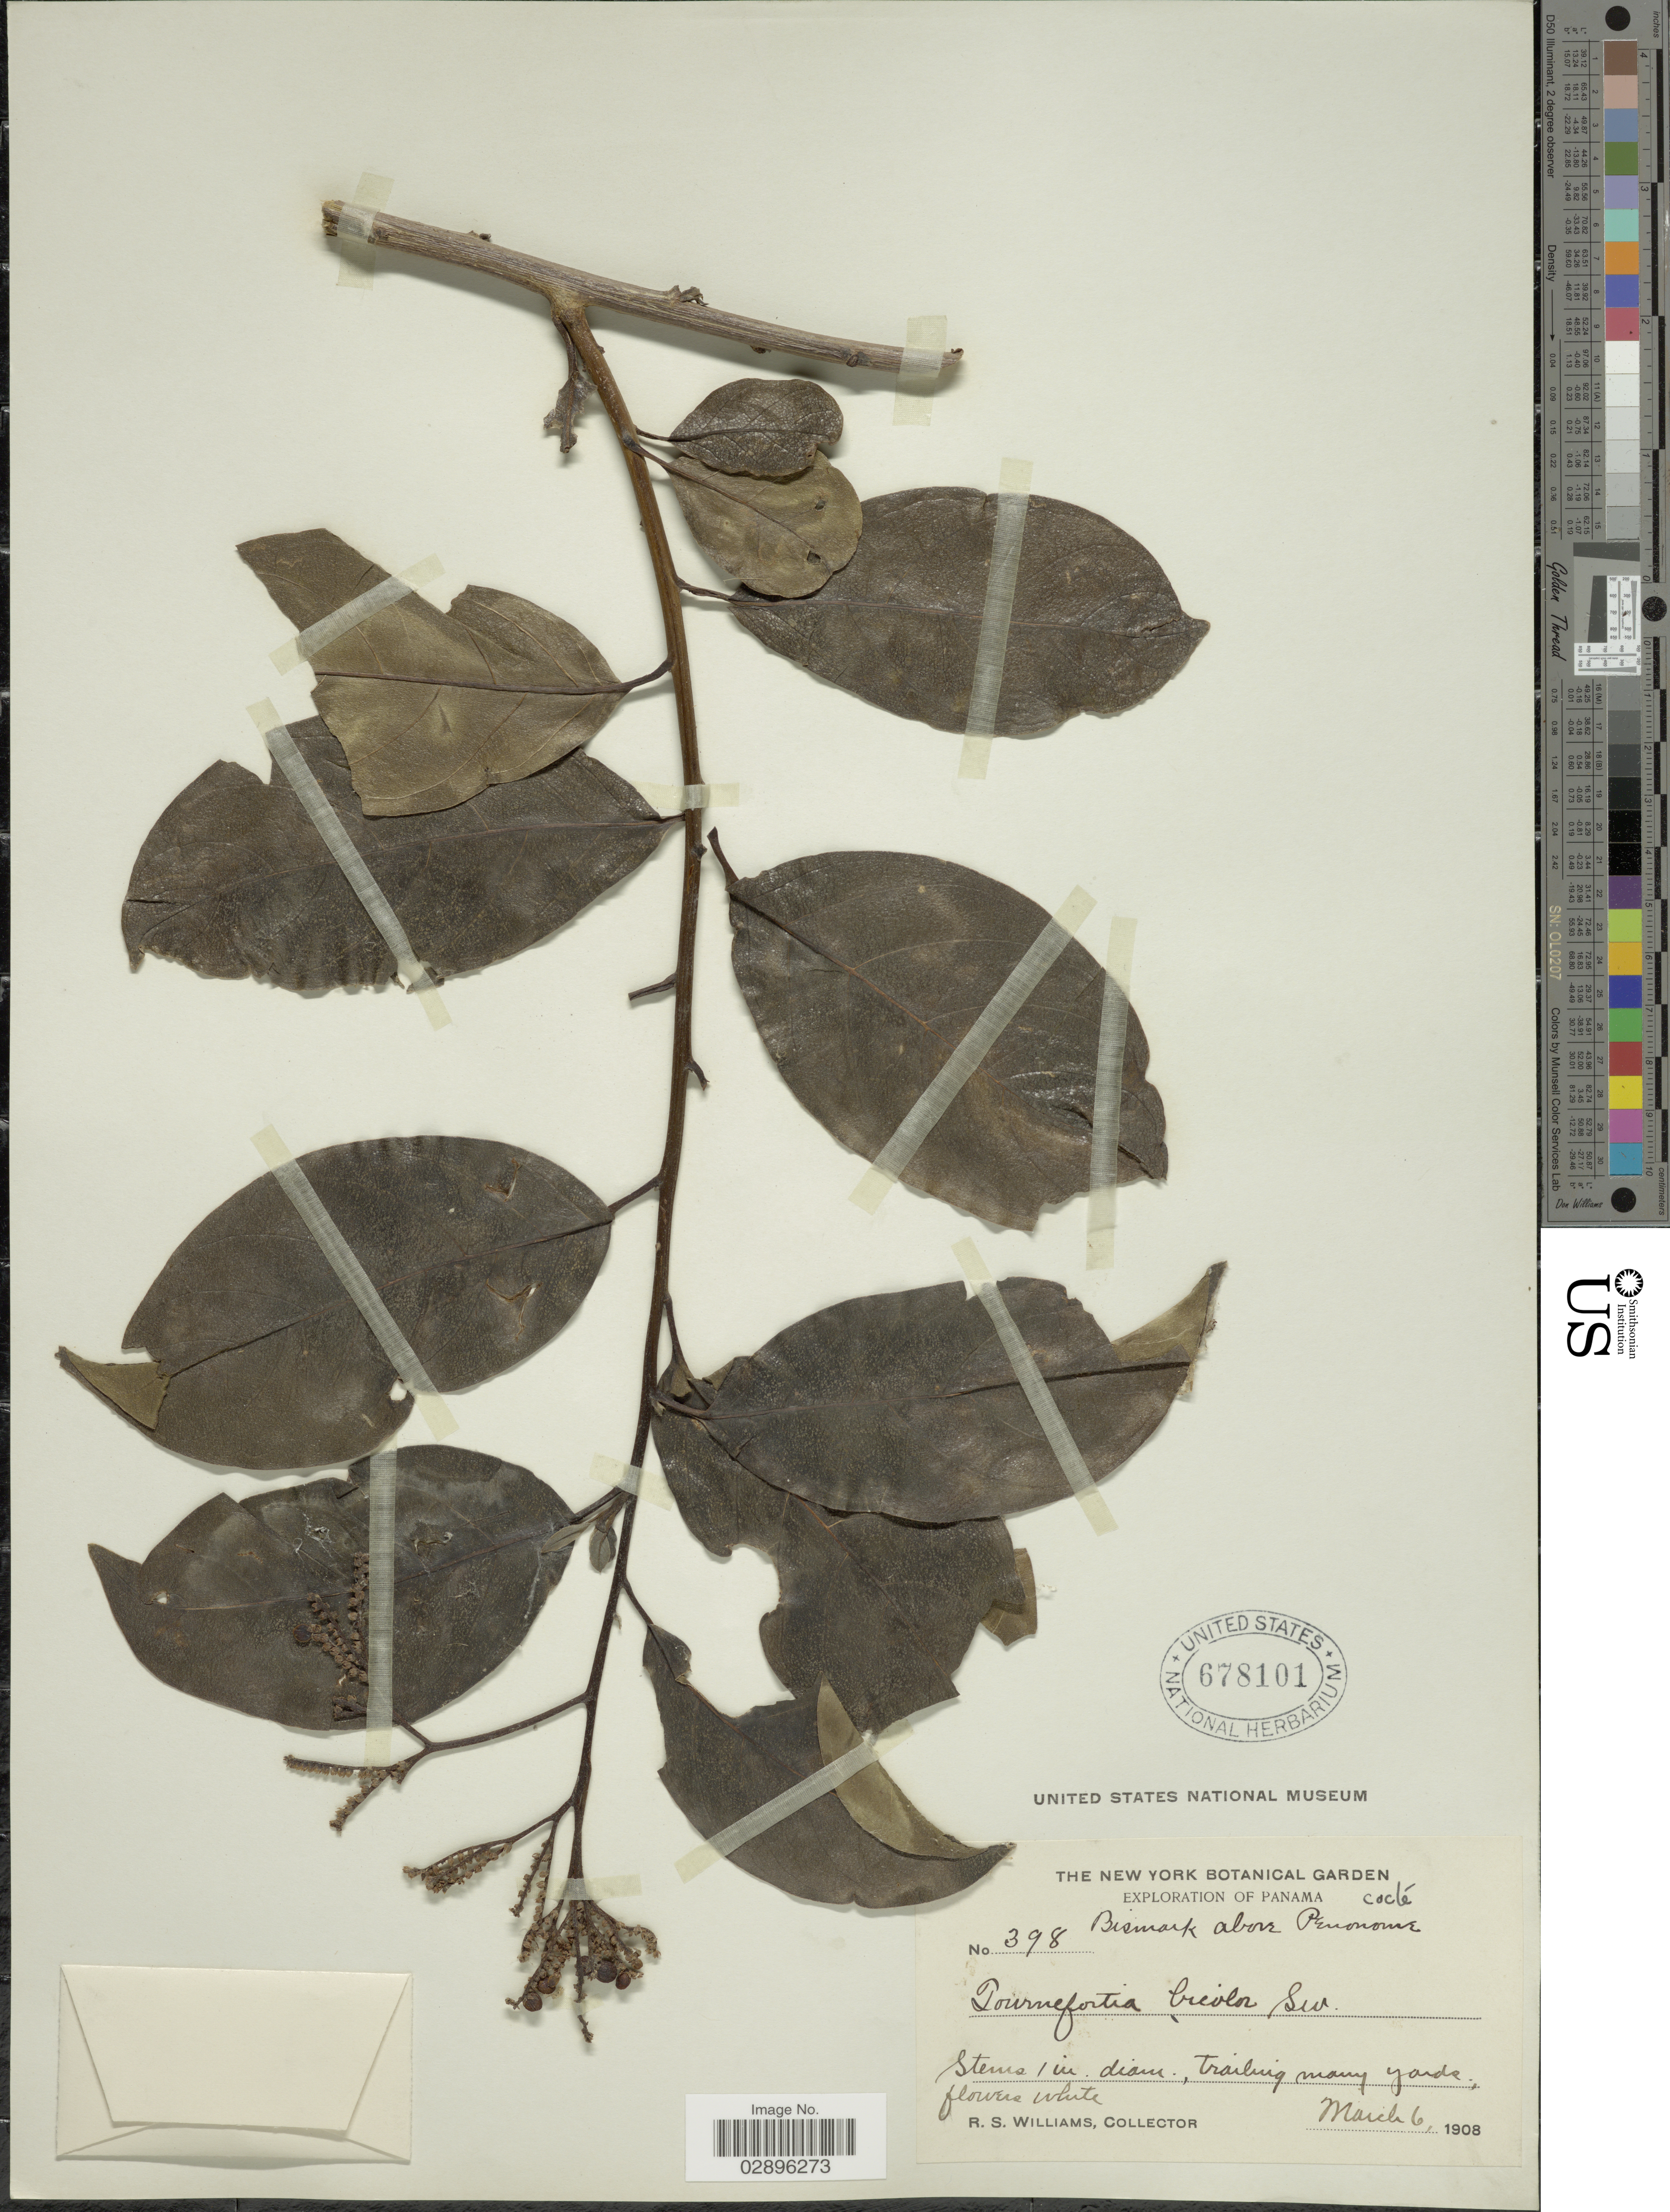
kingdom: Plantae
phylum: Tracheophyta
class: Magnoliopsida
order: Boraginales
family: Heliotropiaceae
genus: Tournefortia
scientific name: Tournefortia bicolor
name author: Sw.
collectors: R. S. Williams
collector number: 398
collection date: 1908-03-06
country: Panama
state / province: Coclé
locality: Bismark above Penonome.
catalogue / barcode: US 678101